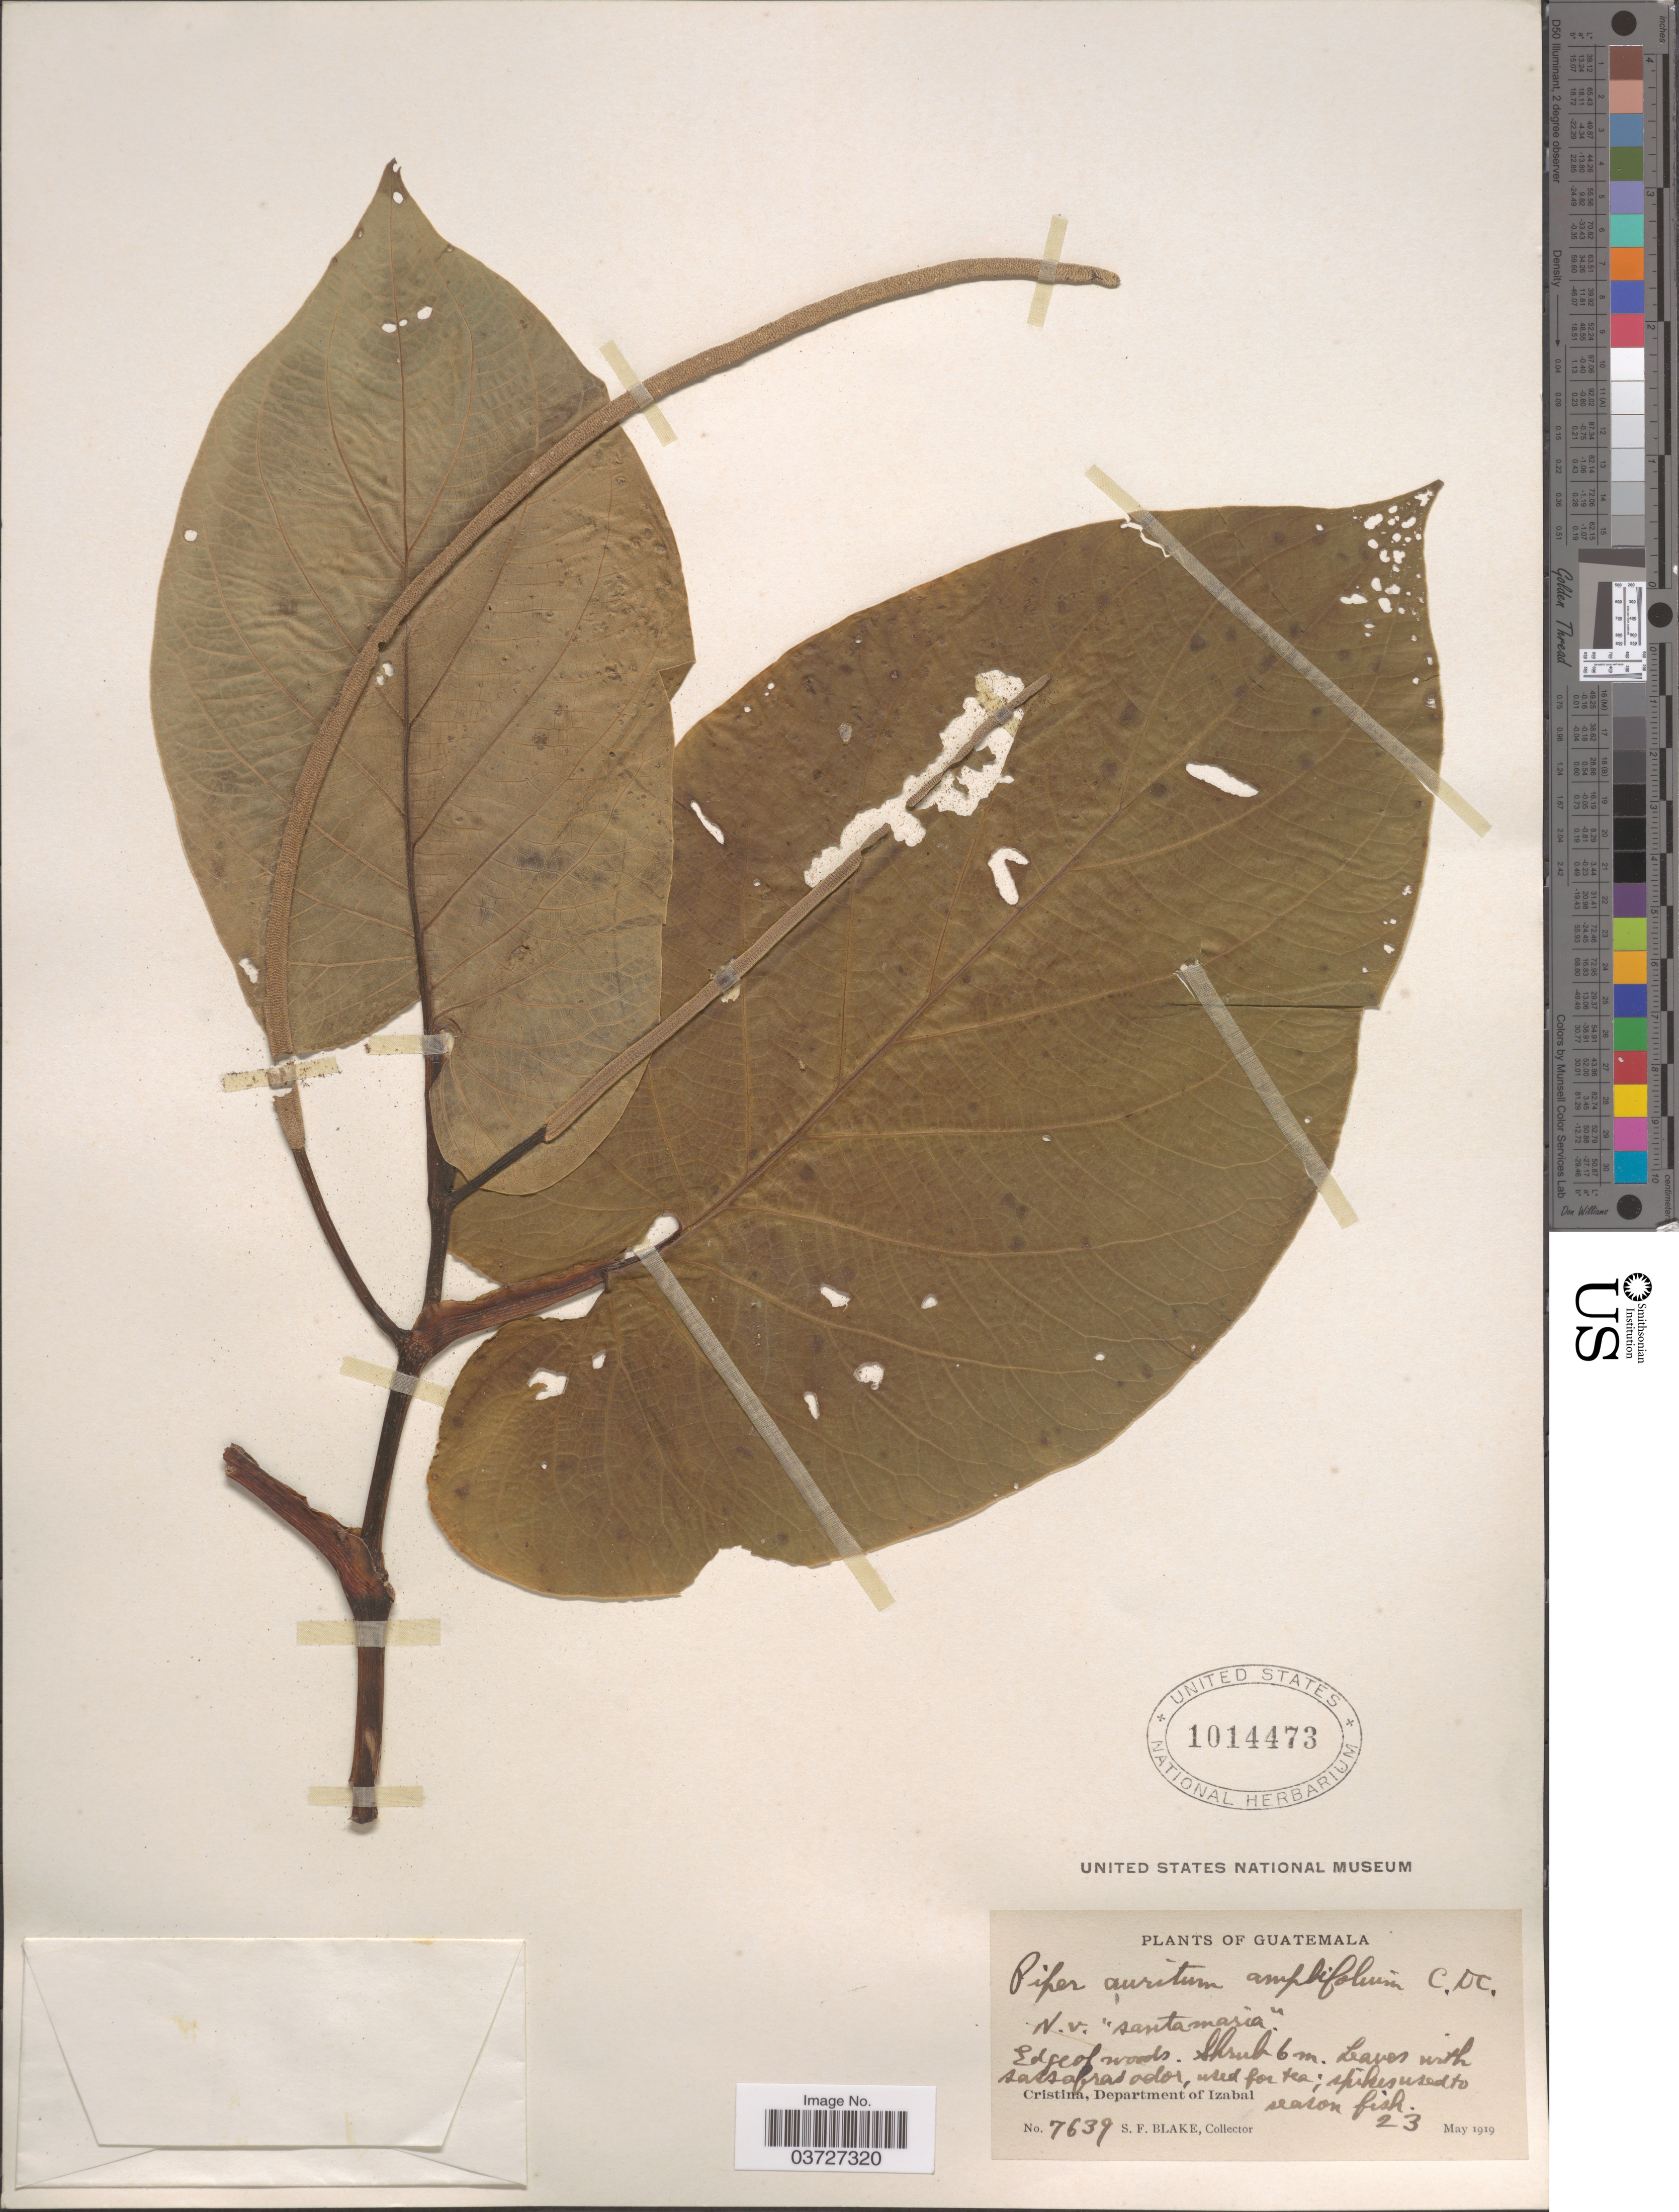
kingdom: Plantae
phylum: Tracheophyta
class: Magnoliopsida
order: Piperales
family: Piperaceae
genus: Piper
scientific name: Piper auritum var. amplifolium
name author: C. DC.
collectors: S. Blake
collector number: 7639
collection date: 1919-05-23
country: Guatemala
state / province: Izabal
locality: Cristina, Department of Izabal.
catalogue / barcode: US 1014473